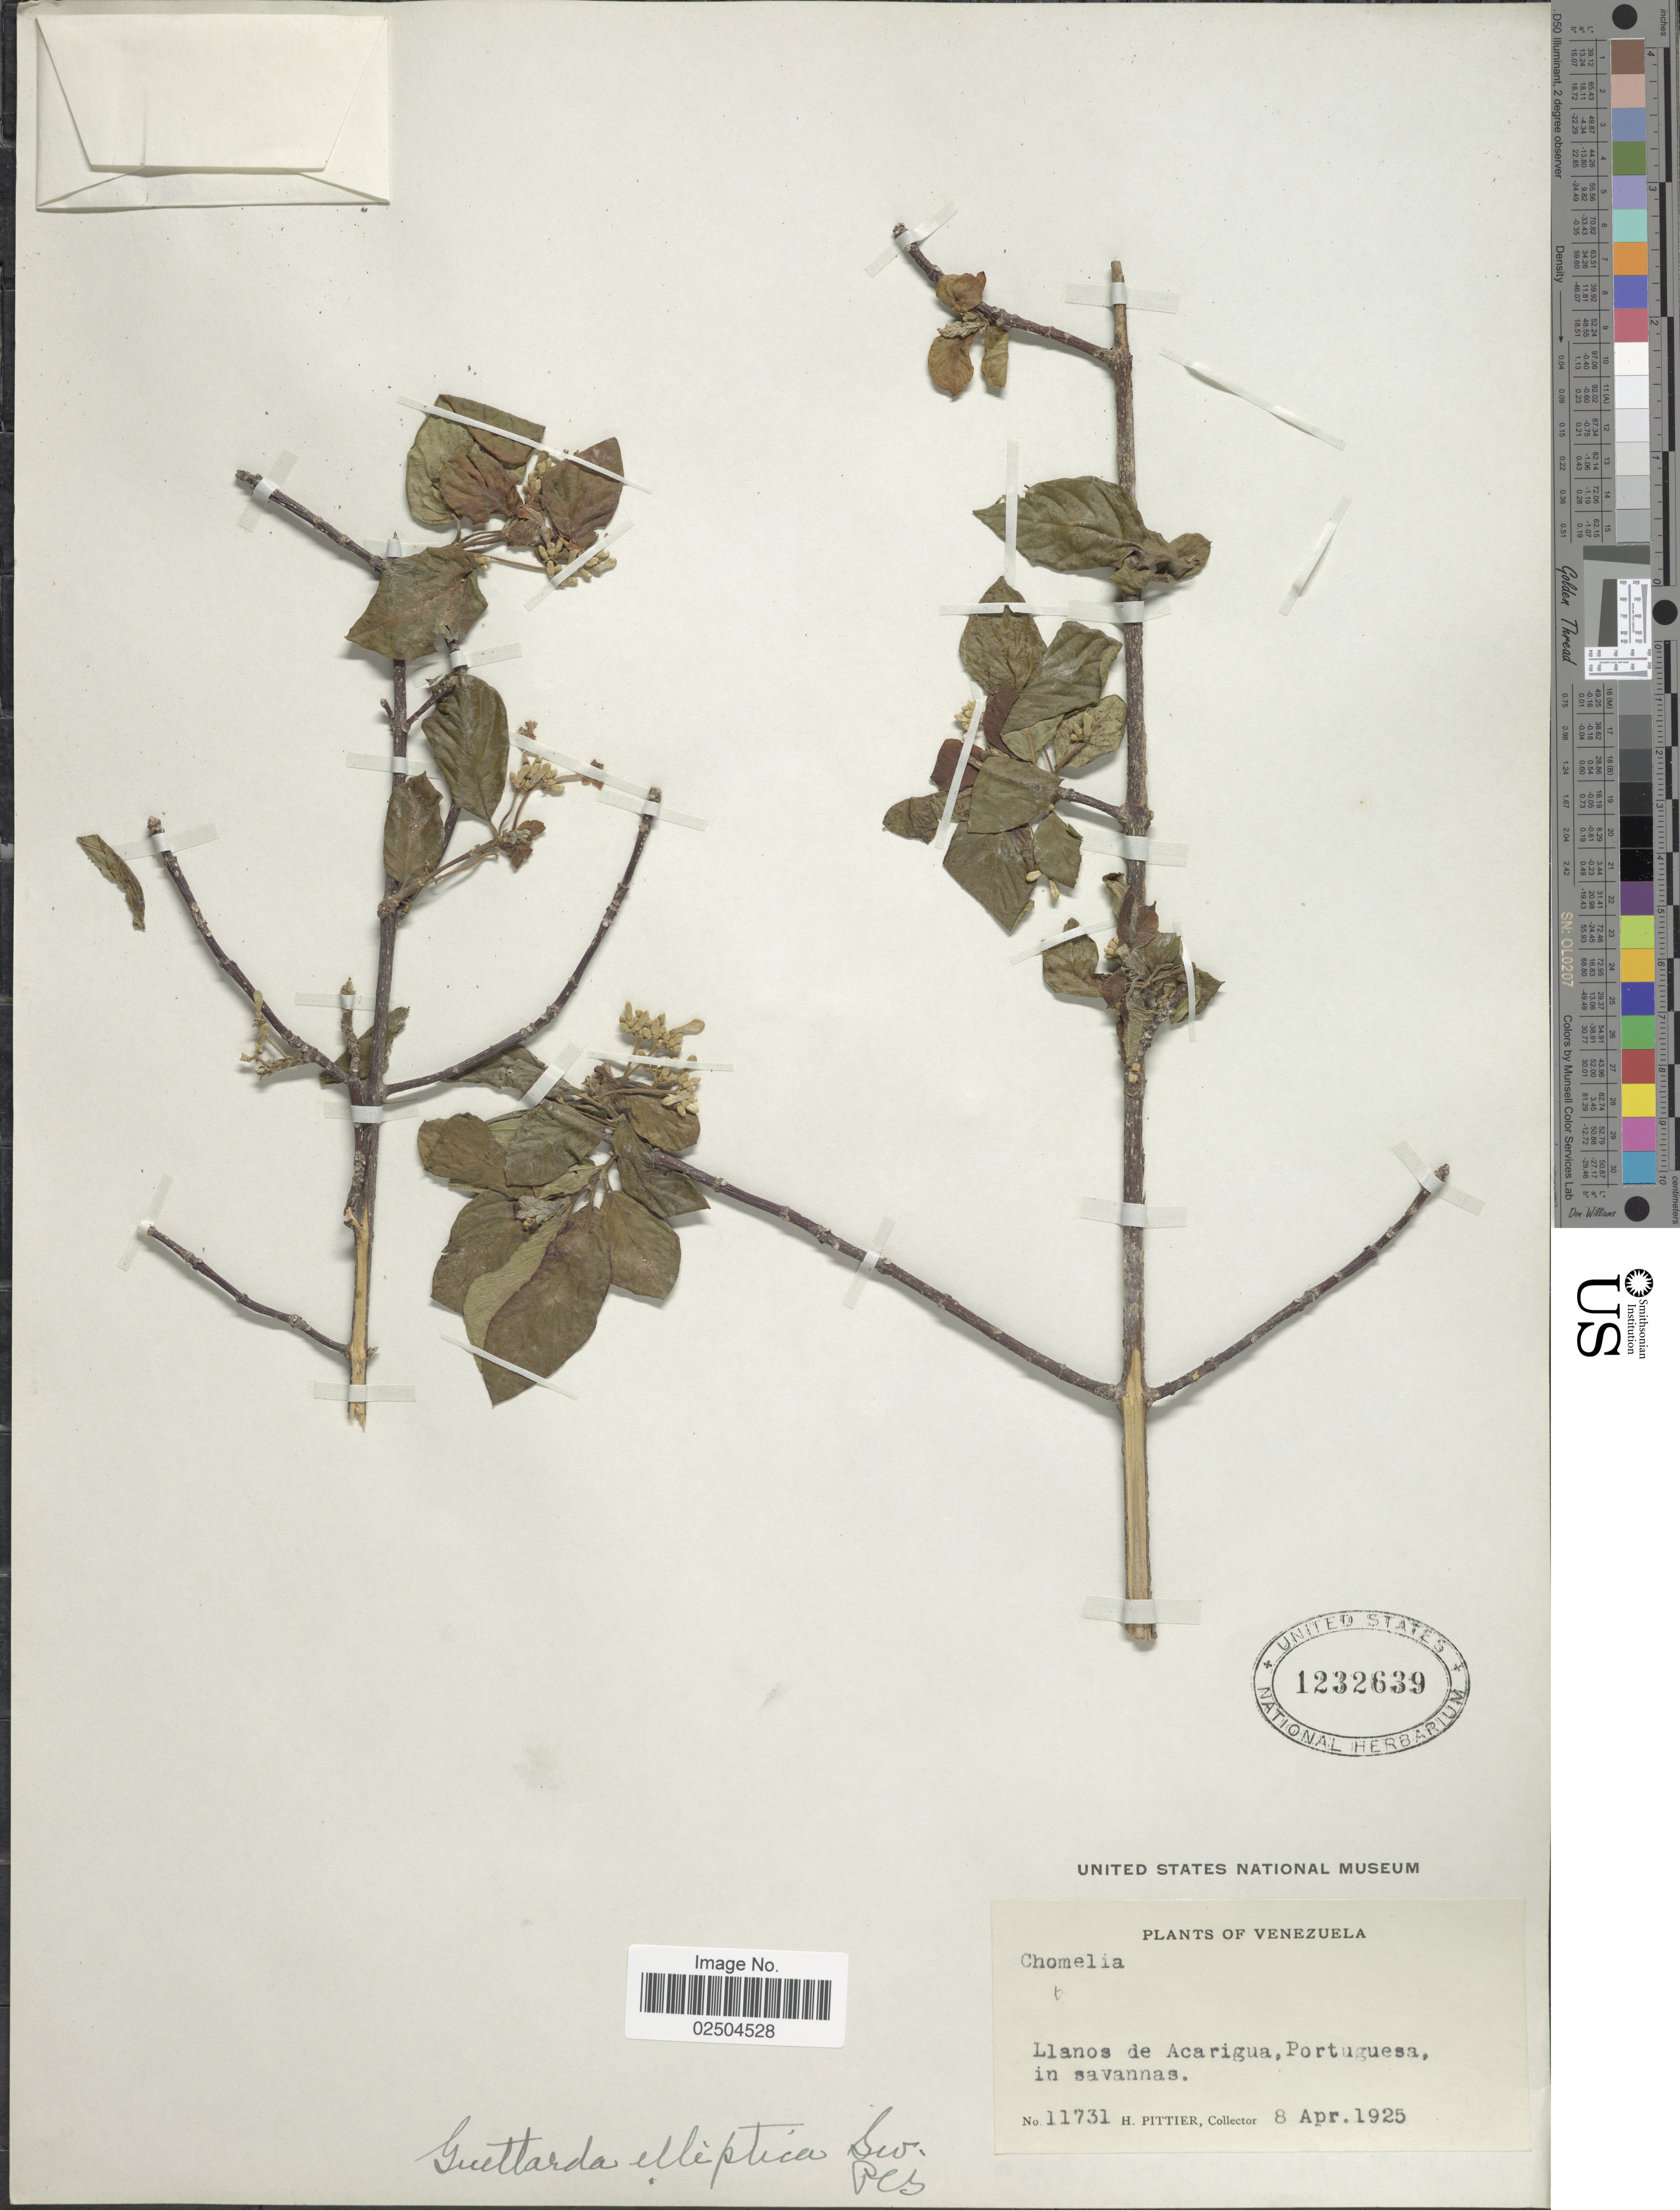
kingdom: Plantae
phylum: Tracheophyta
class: Magnoliopsida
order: Gentianales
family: Rubiaceae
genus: Guettarda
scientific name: Guettarda elliptica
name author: Sw.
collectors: H. F. Pittier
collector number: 11731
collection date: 1925-04-08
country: Venezuela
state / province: Portuguesa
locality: Llanos de Acarigua, Portuguesa, in savanna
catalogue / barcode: US 1232639